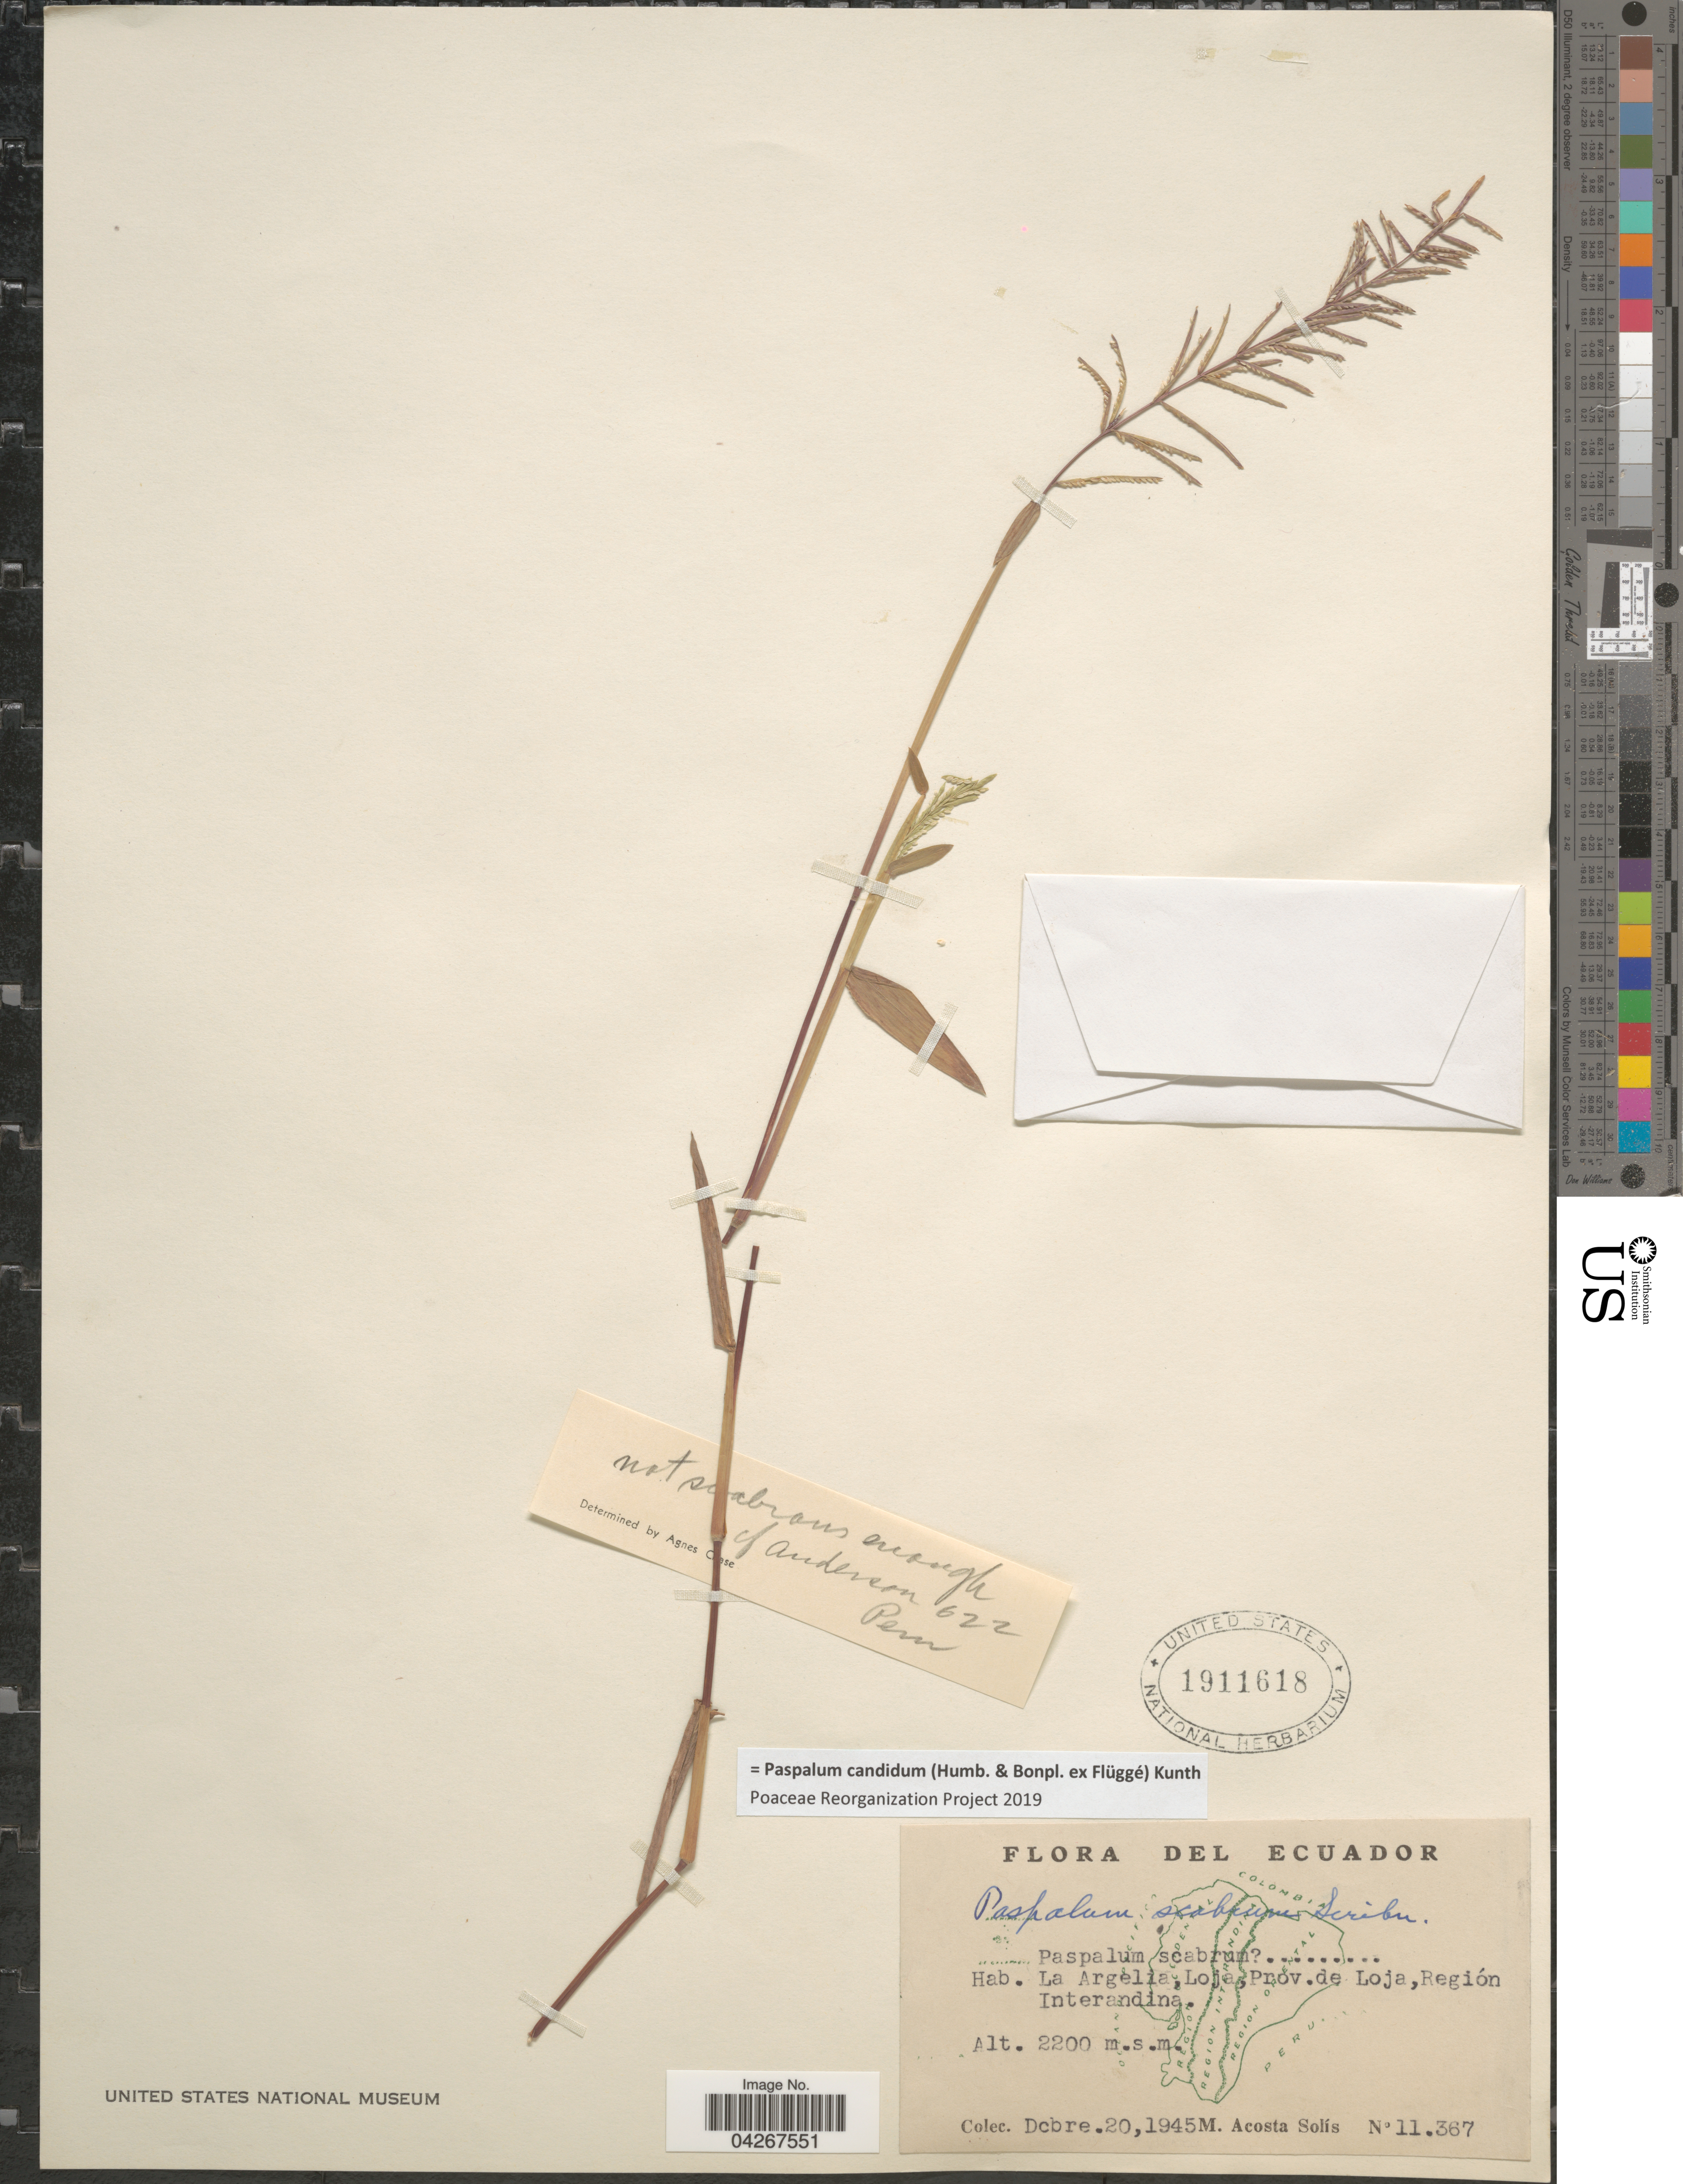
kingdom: Plantae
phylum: Tracheophyta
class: Liliopsida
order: Poales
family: Poaceae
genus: Paspalum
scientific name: Paspalum candidum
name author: (Humb. & Bonpl. ex Fleugge) Kunth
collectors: M. Acosta Solis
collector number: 11367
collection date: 1945-12-20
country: Ecuador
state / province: Loja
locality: La Argelia, Loja, Región Interandina.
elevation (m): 2200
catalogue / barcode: US 1911618